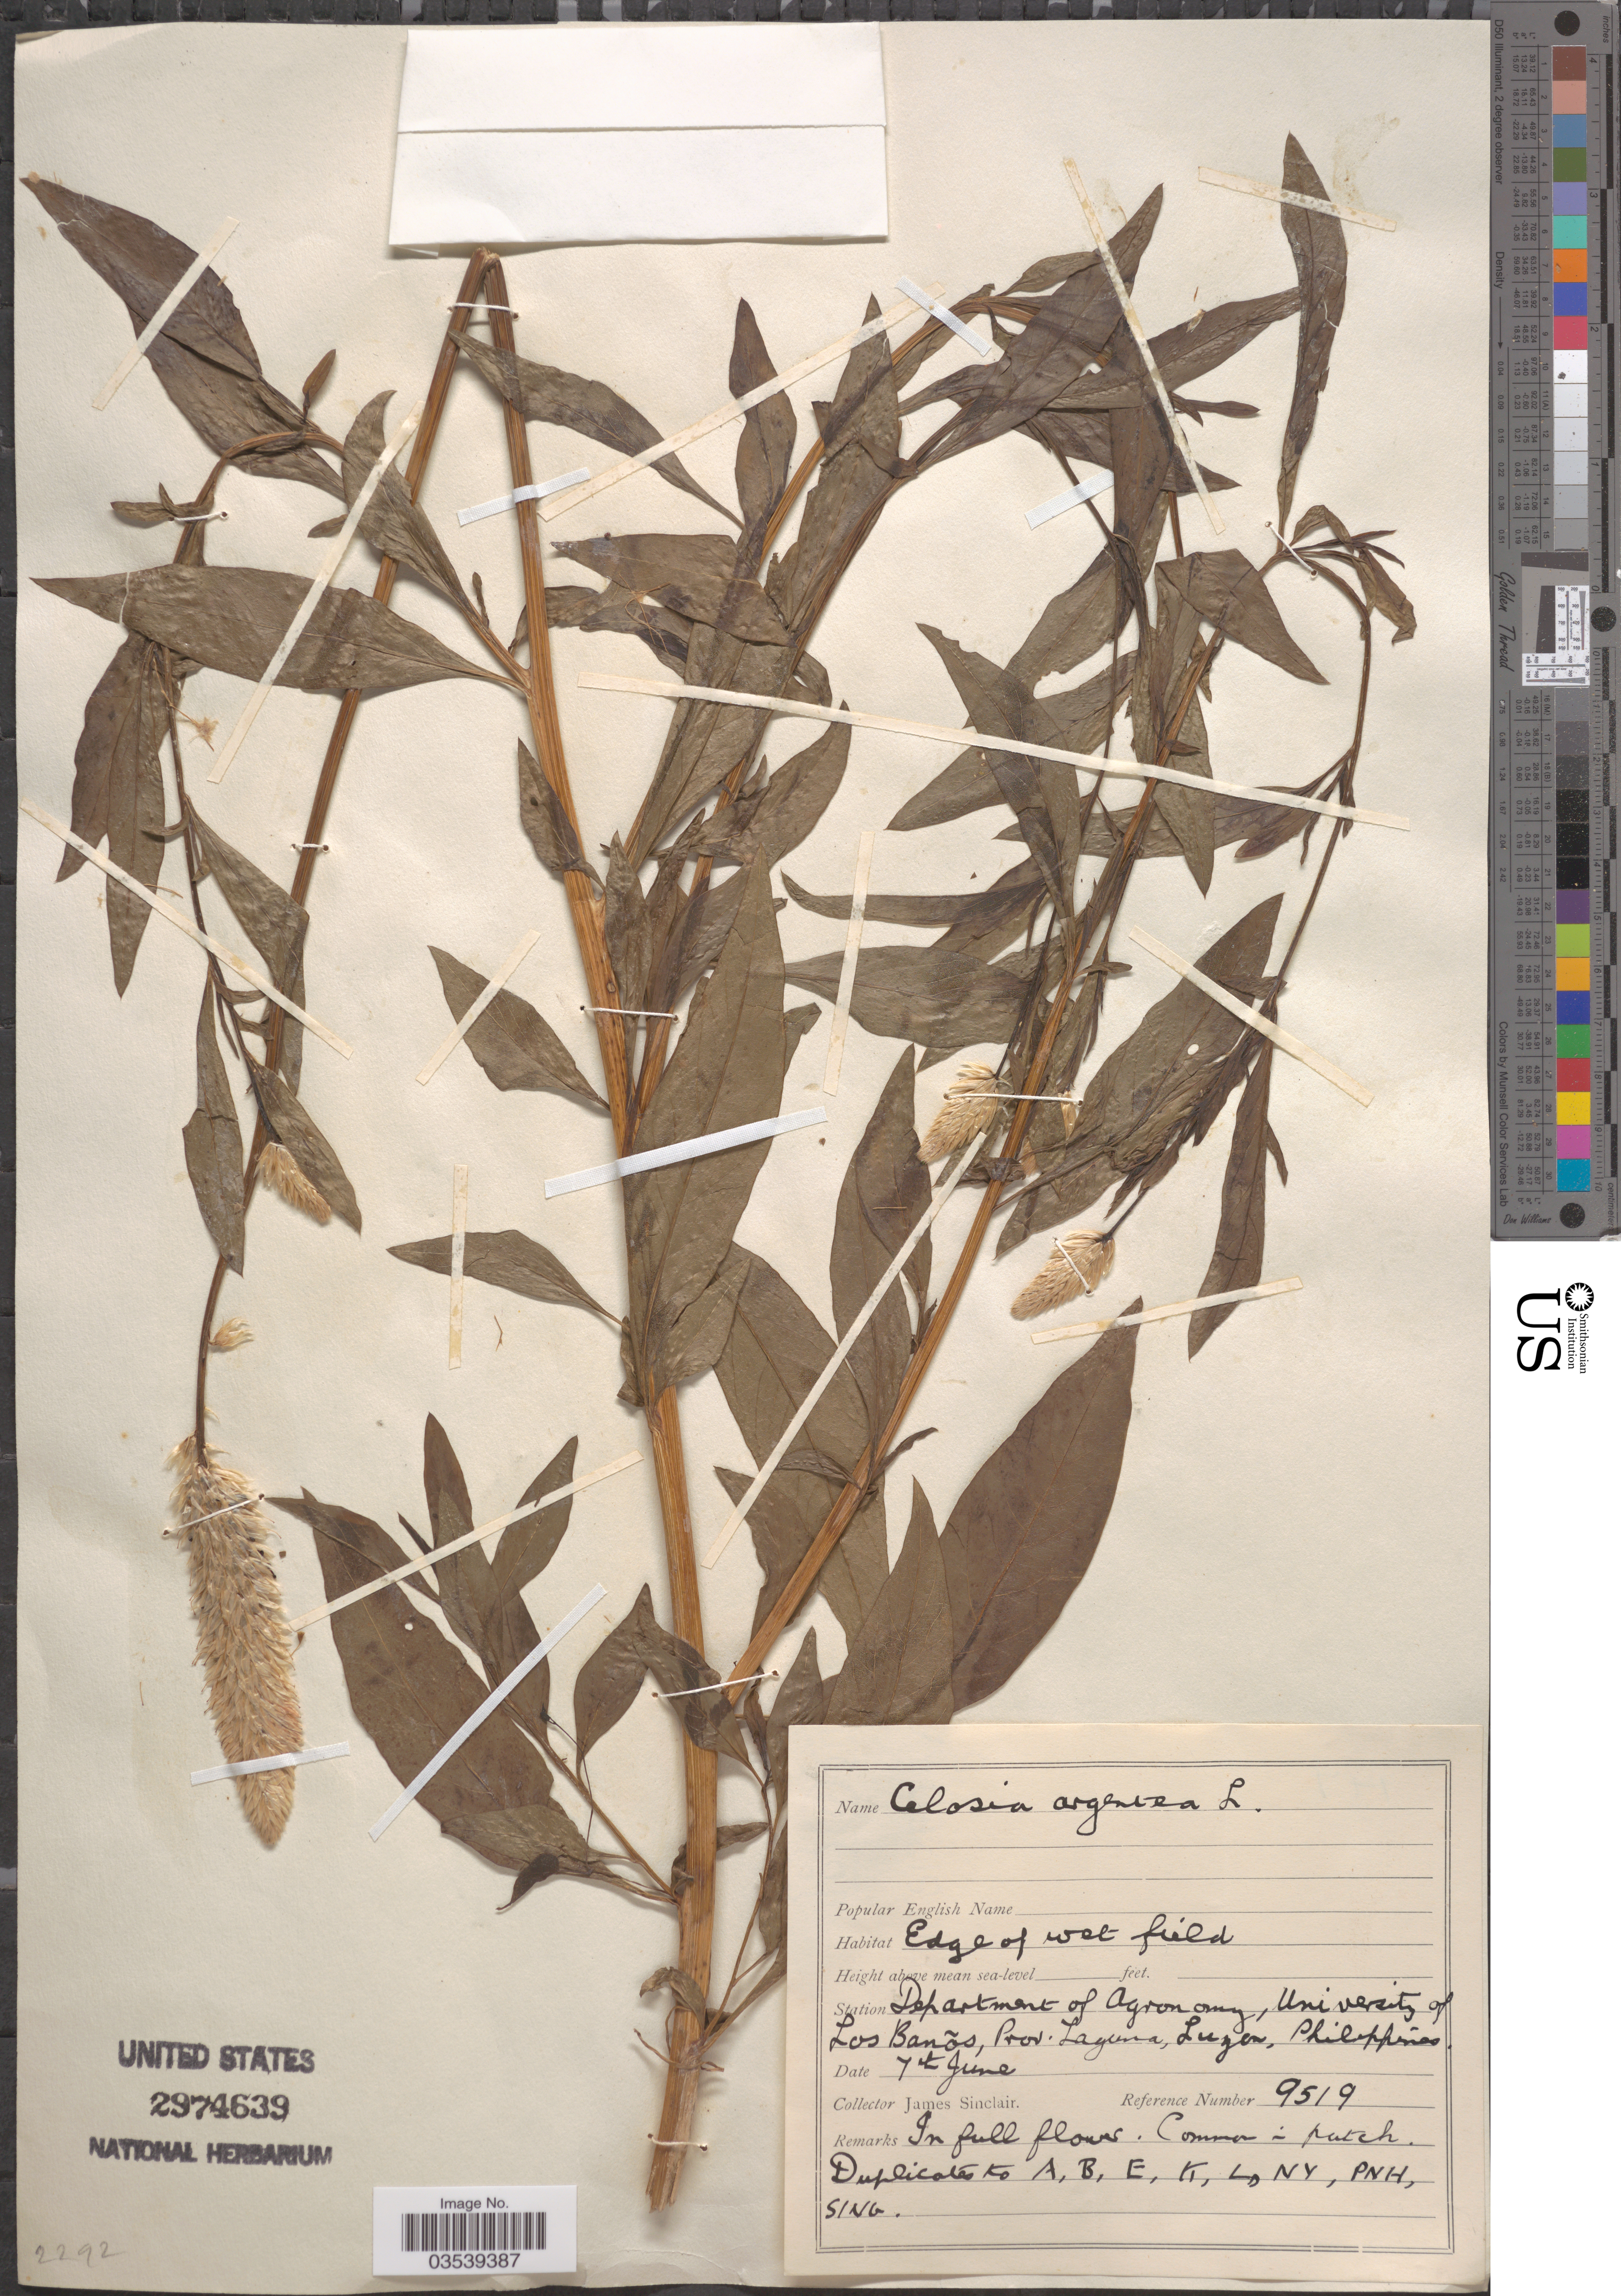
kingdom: Plantae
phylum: Tracheophyta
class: Magnoliopsida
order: Caryophyllales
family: Amaranthaceae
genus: Celosia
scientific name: Celosia argentea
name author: L.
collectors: J. Sinclair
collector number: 9519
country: Philippines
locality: Station Department of Agronomy, University of Los Baños, Prov. Laguna, Luzon.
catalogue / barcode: US 2974639